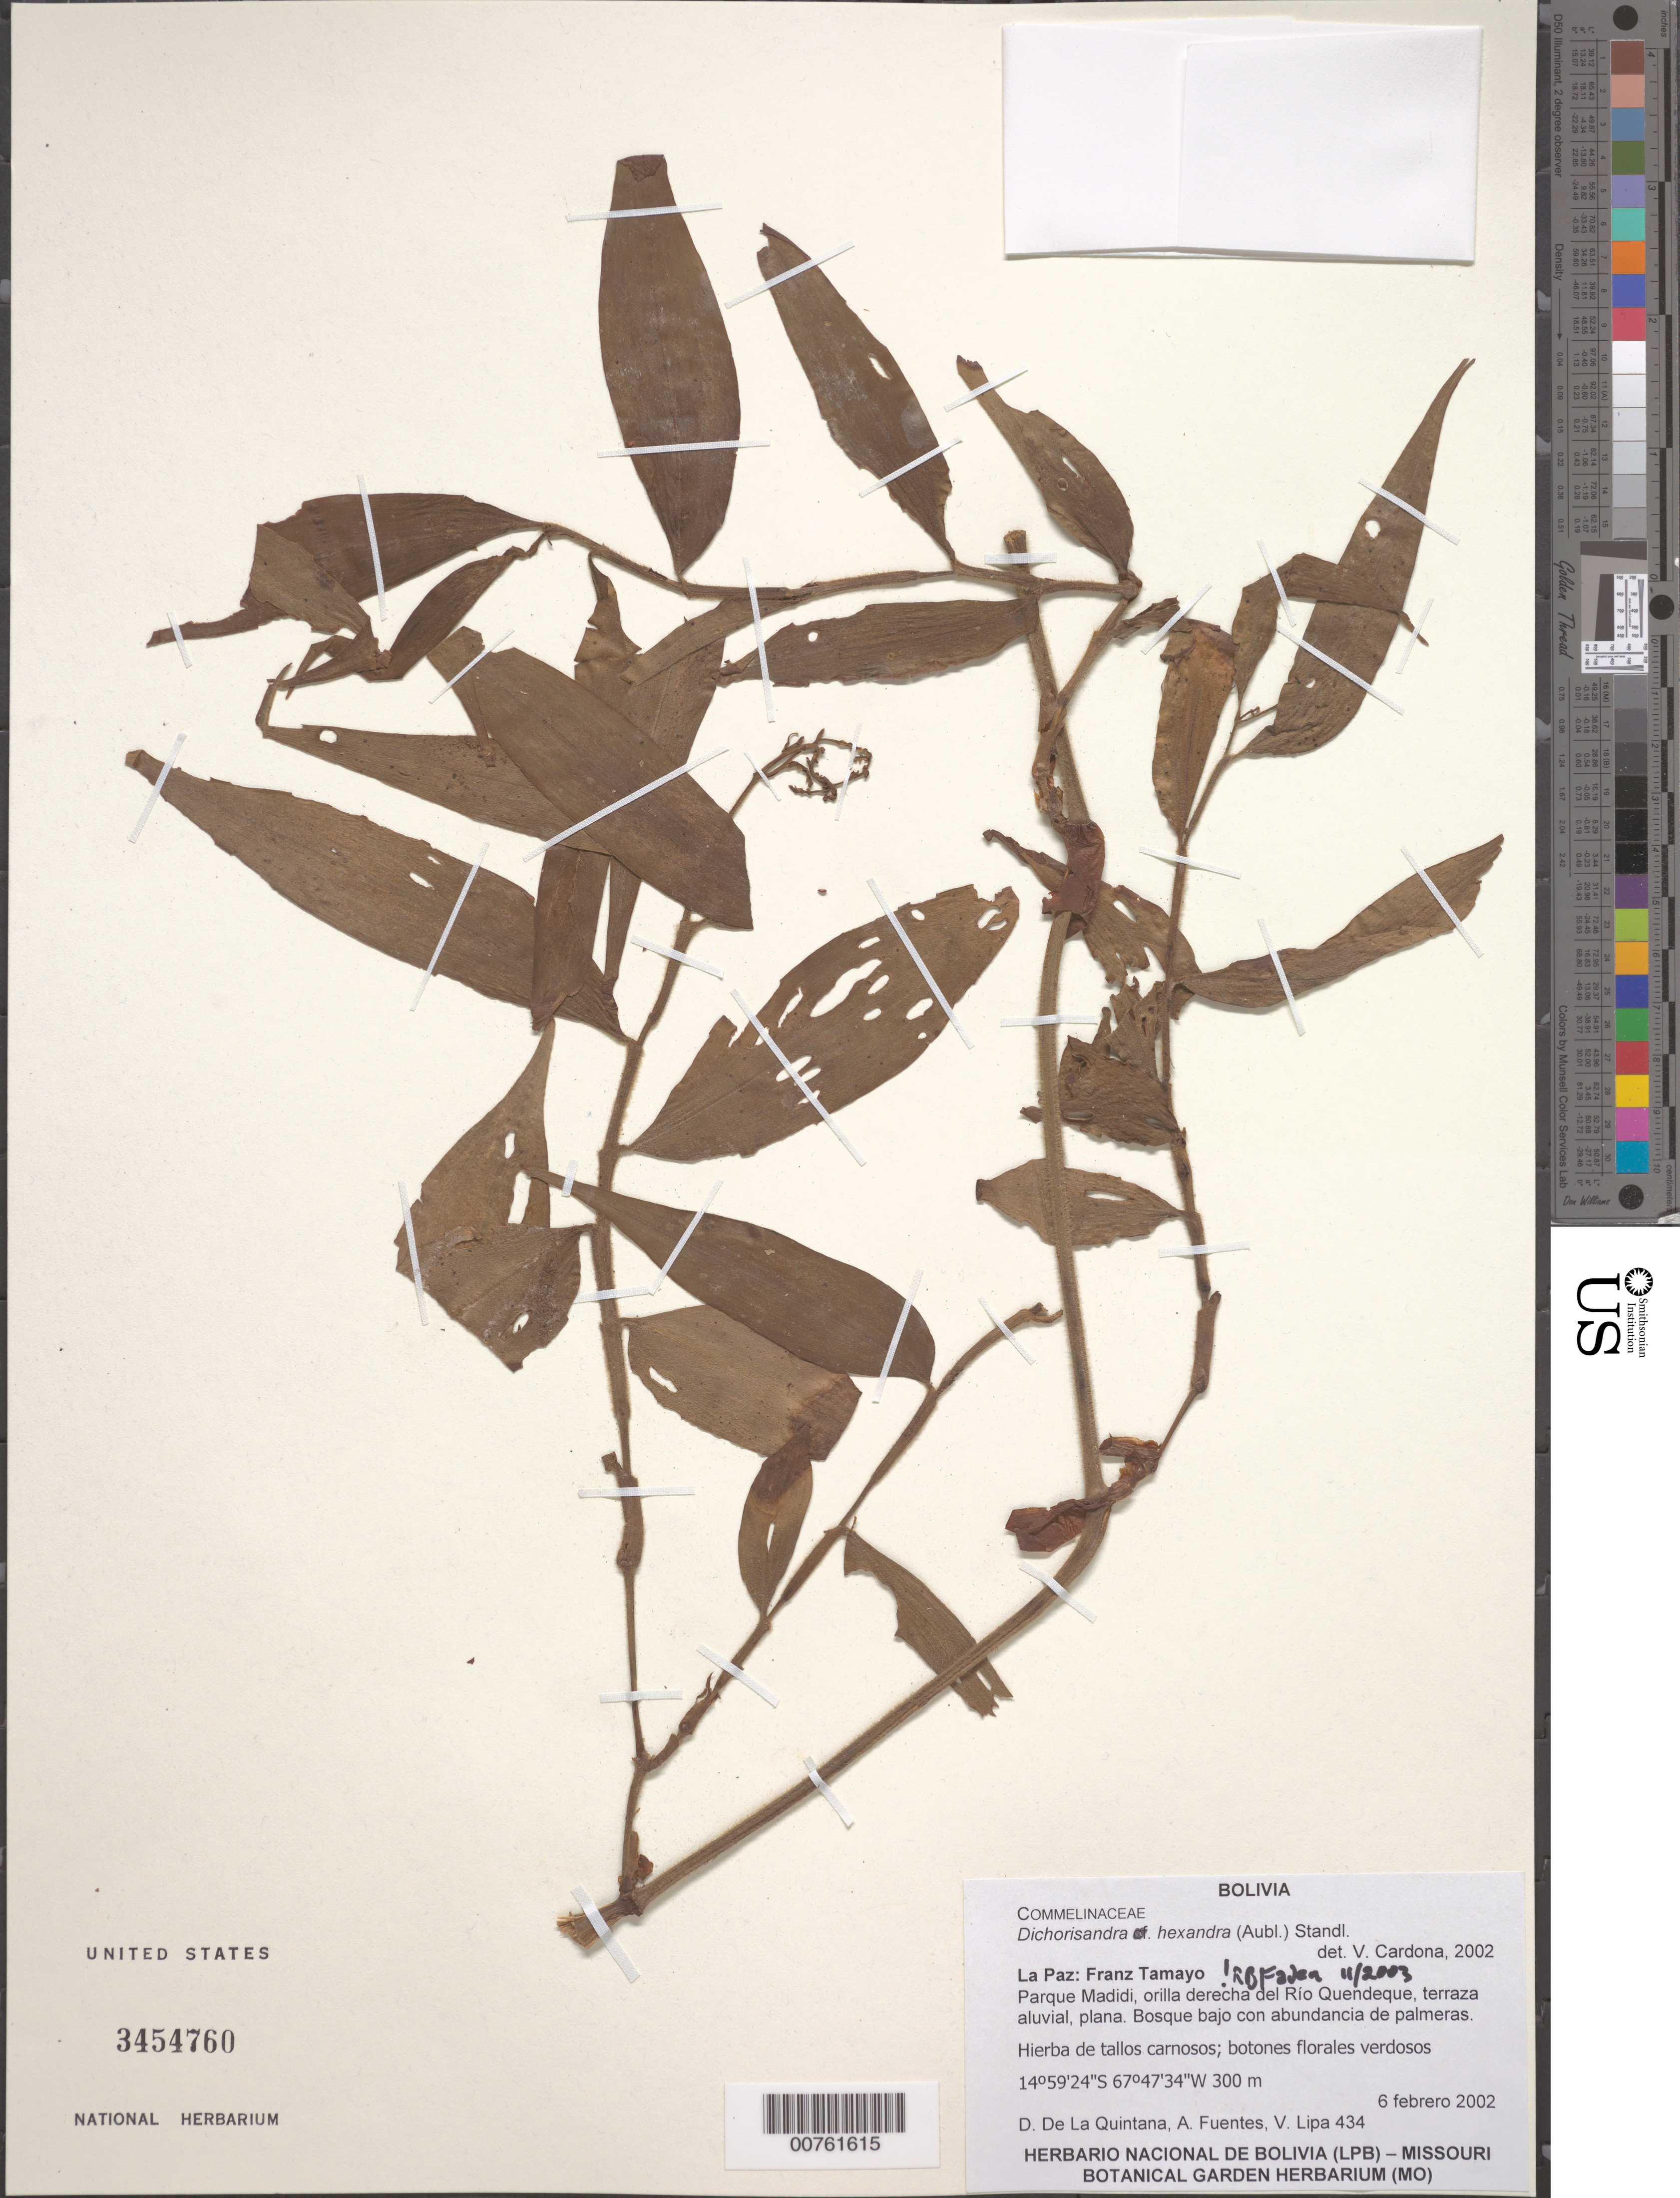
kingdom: Plantae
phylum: Tracheophyta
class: Liliopsida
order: Commelinales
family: Commelinaceae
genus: Dichorisandra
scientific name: Dichorisandra hexandra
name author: (Aubl.) Standl.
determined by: Faden, Robert B., (US), Smithsonian Institution - National Museum of Natural History (UNITED STATES)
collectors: D. De la Quintana, A. F. Fuentes C. & V. Lipa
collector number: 434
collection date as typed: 06 Feb 2002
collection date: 2002-02-06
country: Bolivia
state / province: La Paz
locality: Franz Tamayo Parque Madidi Orila derecha del Rio Quendeque, terraza aluvial, plana.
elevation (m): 300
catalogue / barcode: US 3454760